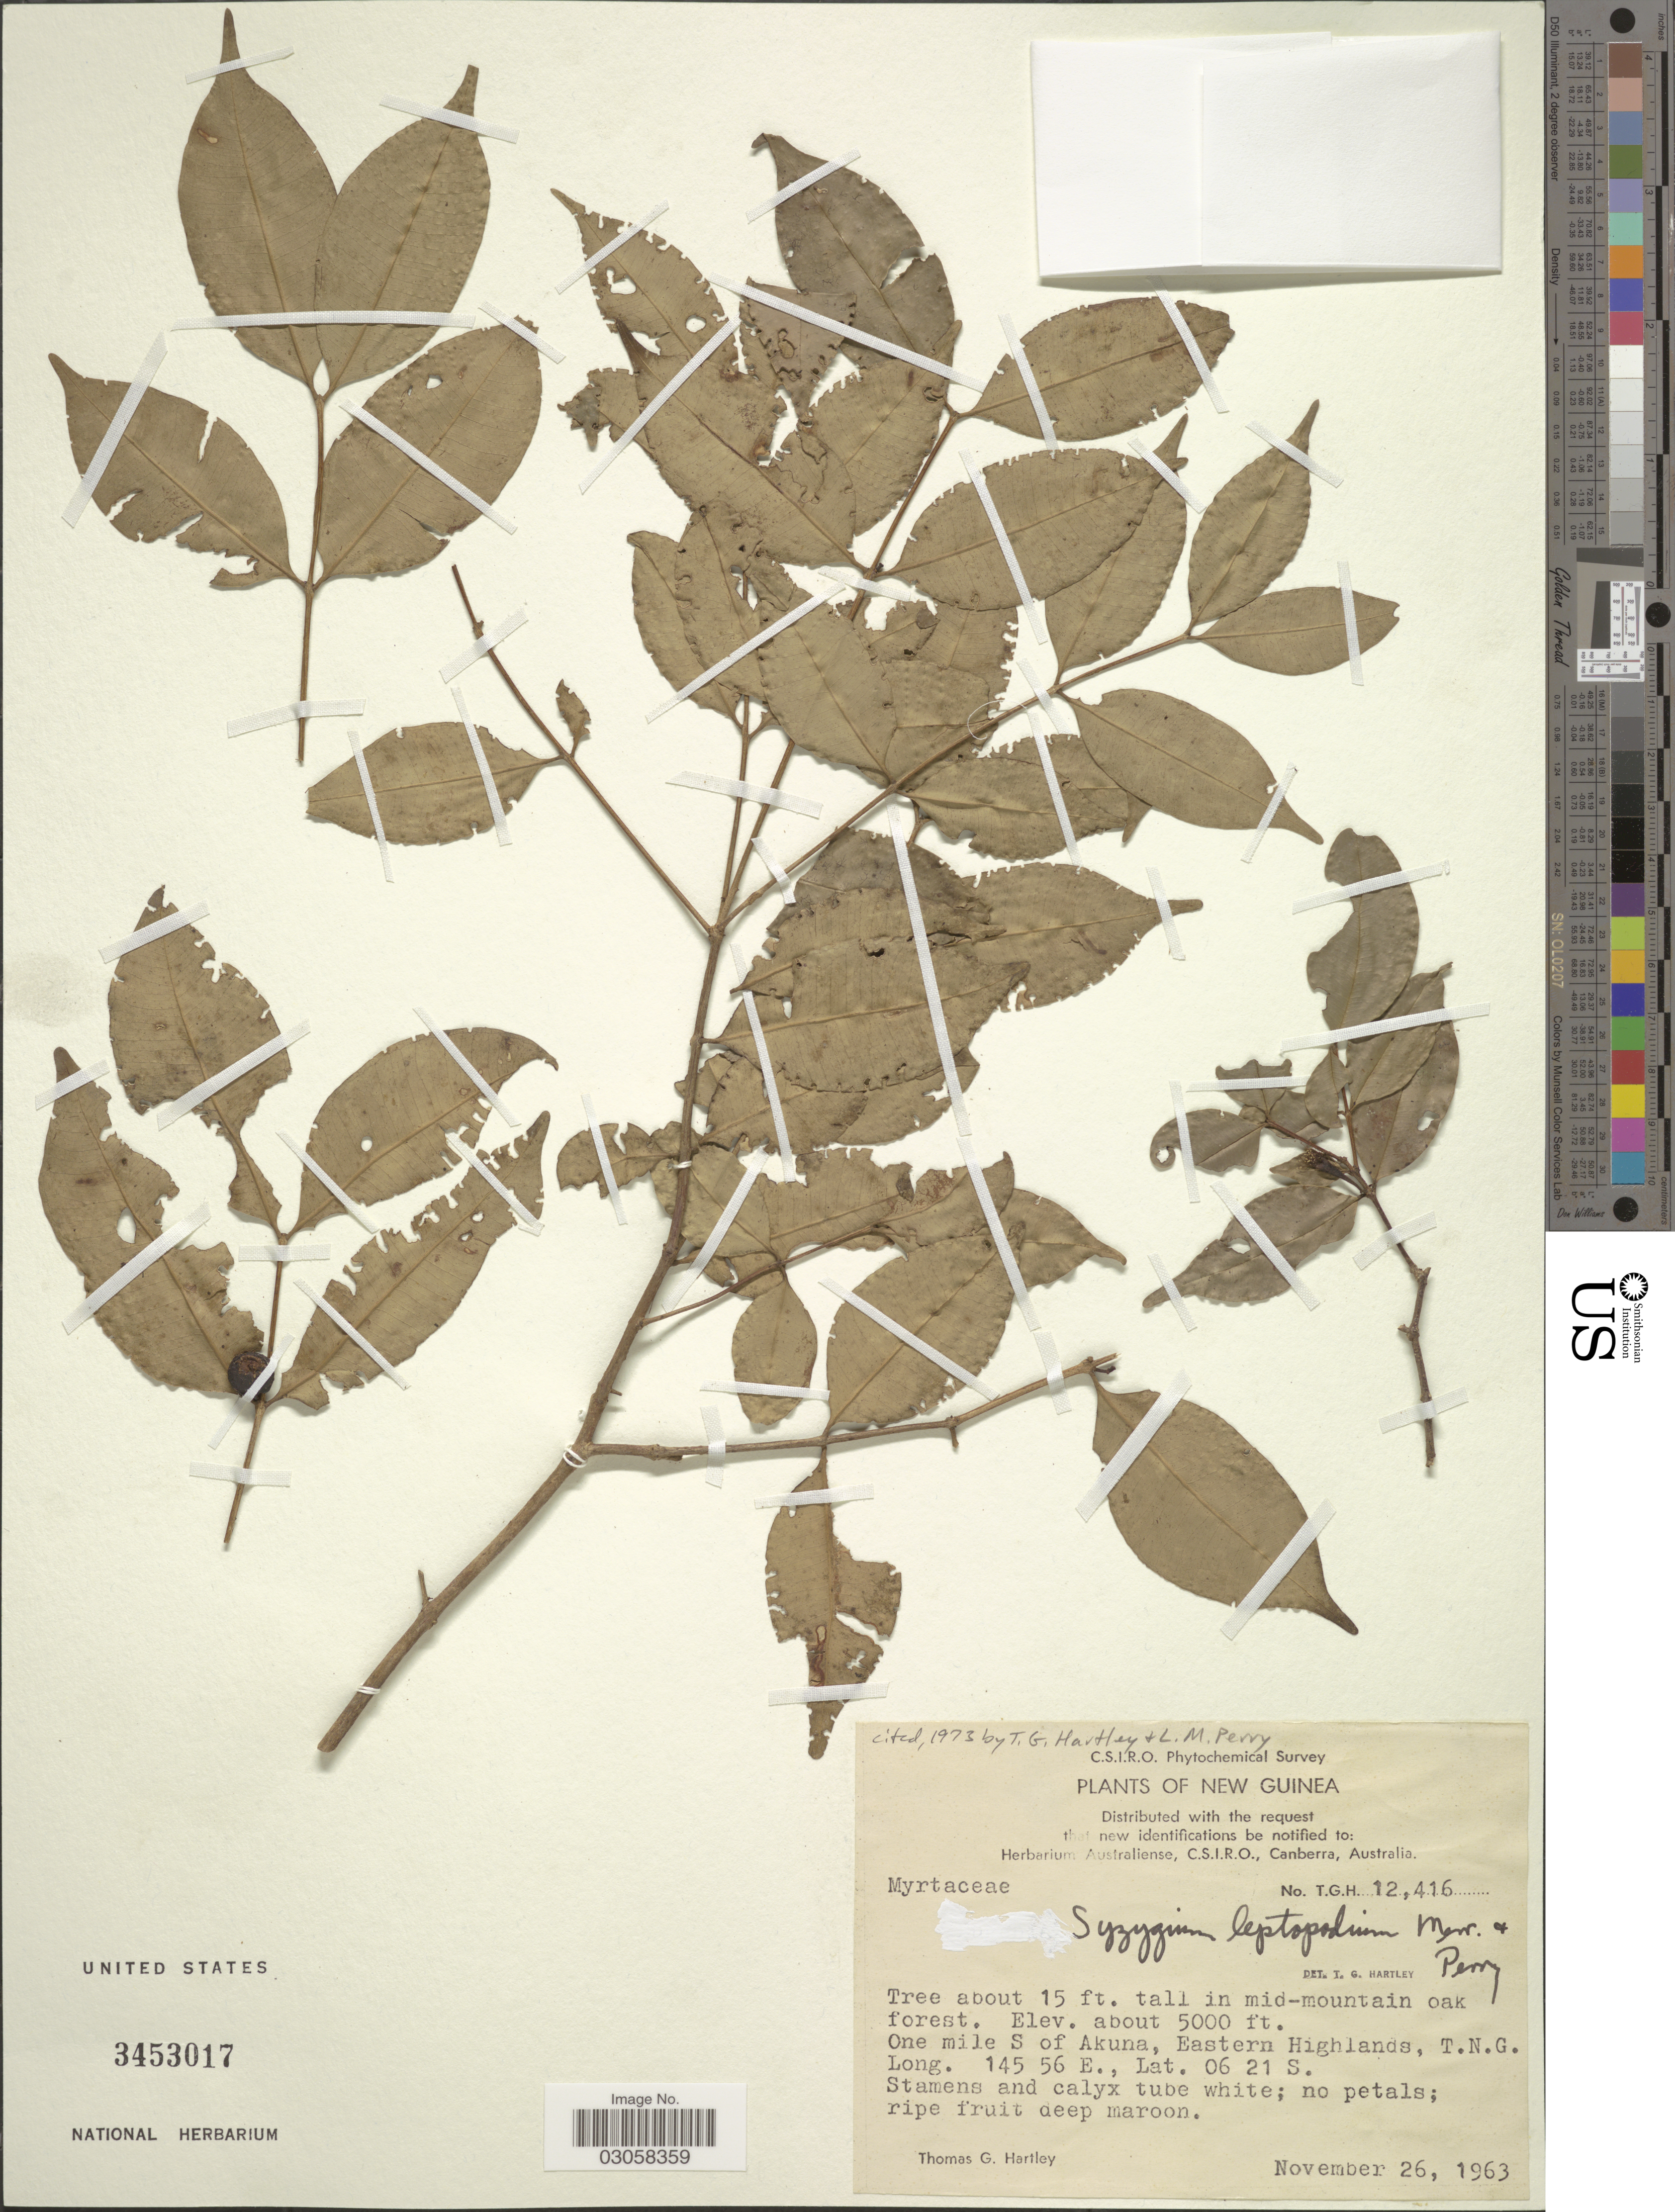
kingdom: Plantae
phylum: Tracheophyta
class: Magnoliopsida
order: Myrtales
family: Myrtaceae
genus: Syzygium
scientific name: Syzygium leptopodium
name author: Merr. & L.M. Perry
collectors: T. G. Hartley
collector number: T.G. H. 12416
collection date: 1963-11-26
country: Papua New Guinea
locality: New Guinea. One mile S of Akuna, Eastern Highlands, T.N.G.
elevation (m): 152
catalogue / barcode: US 3453017